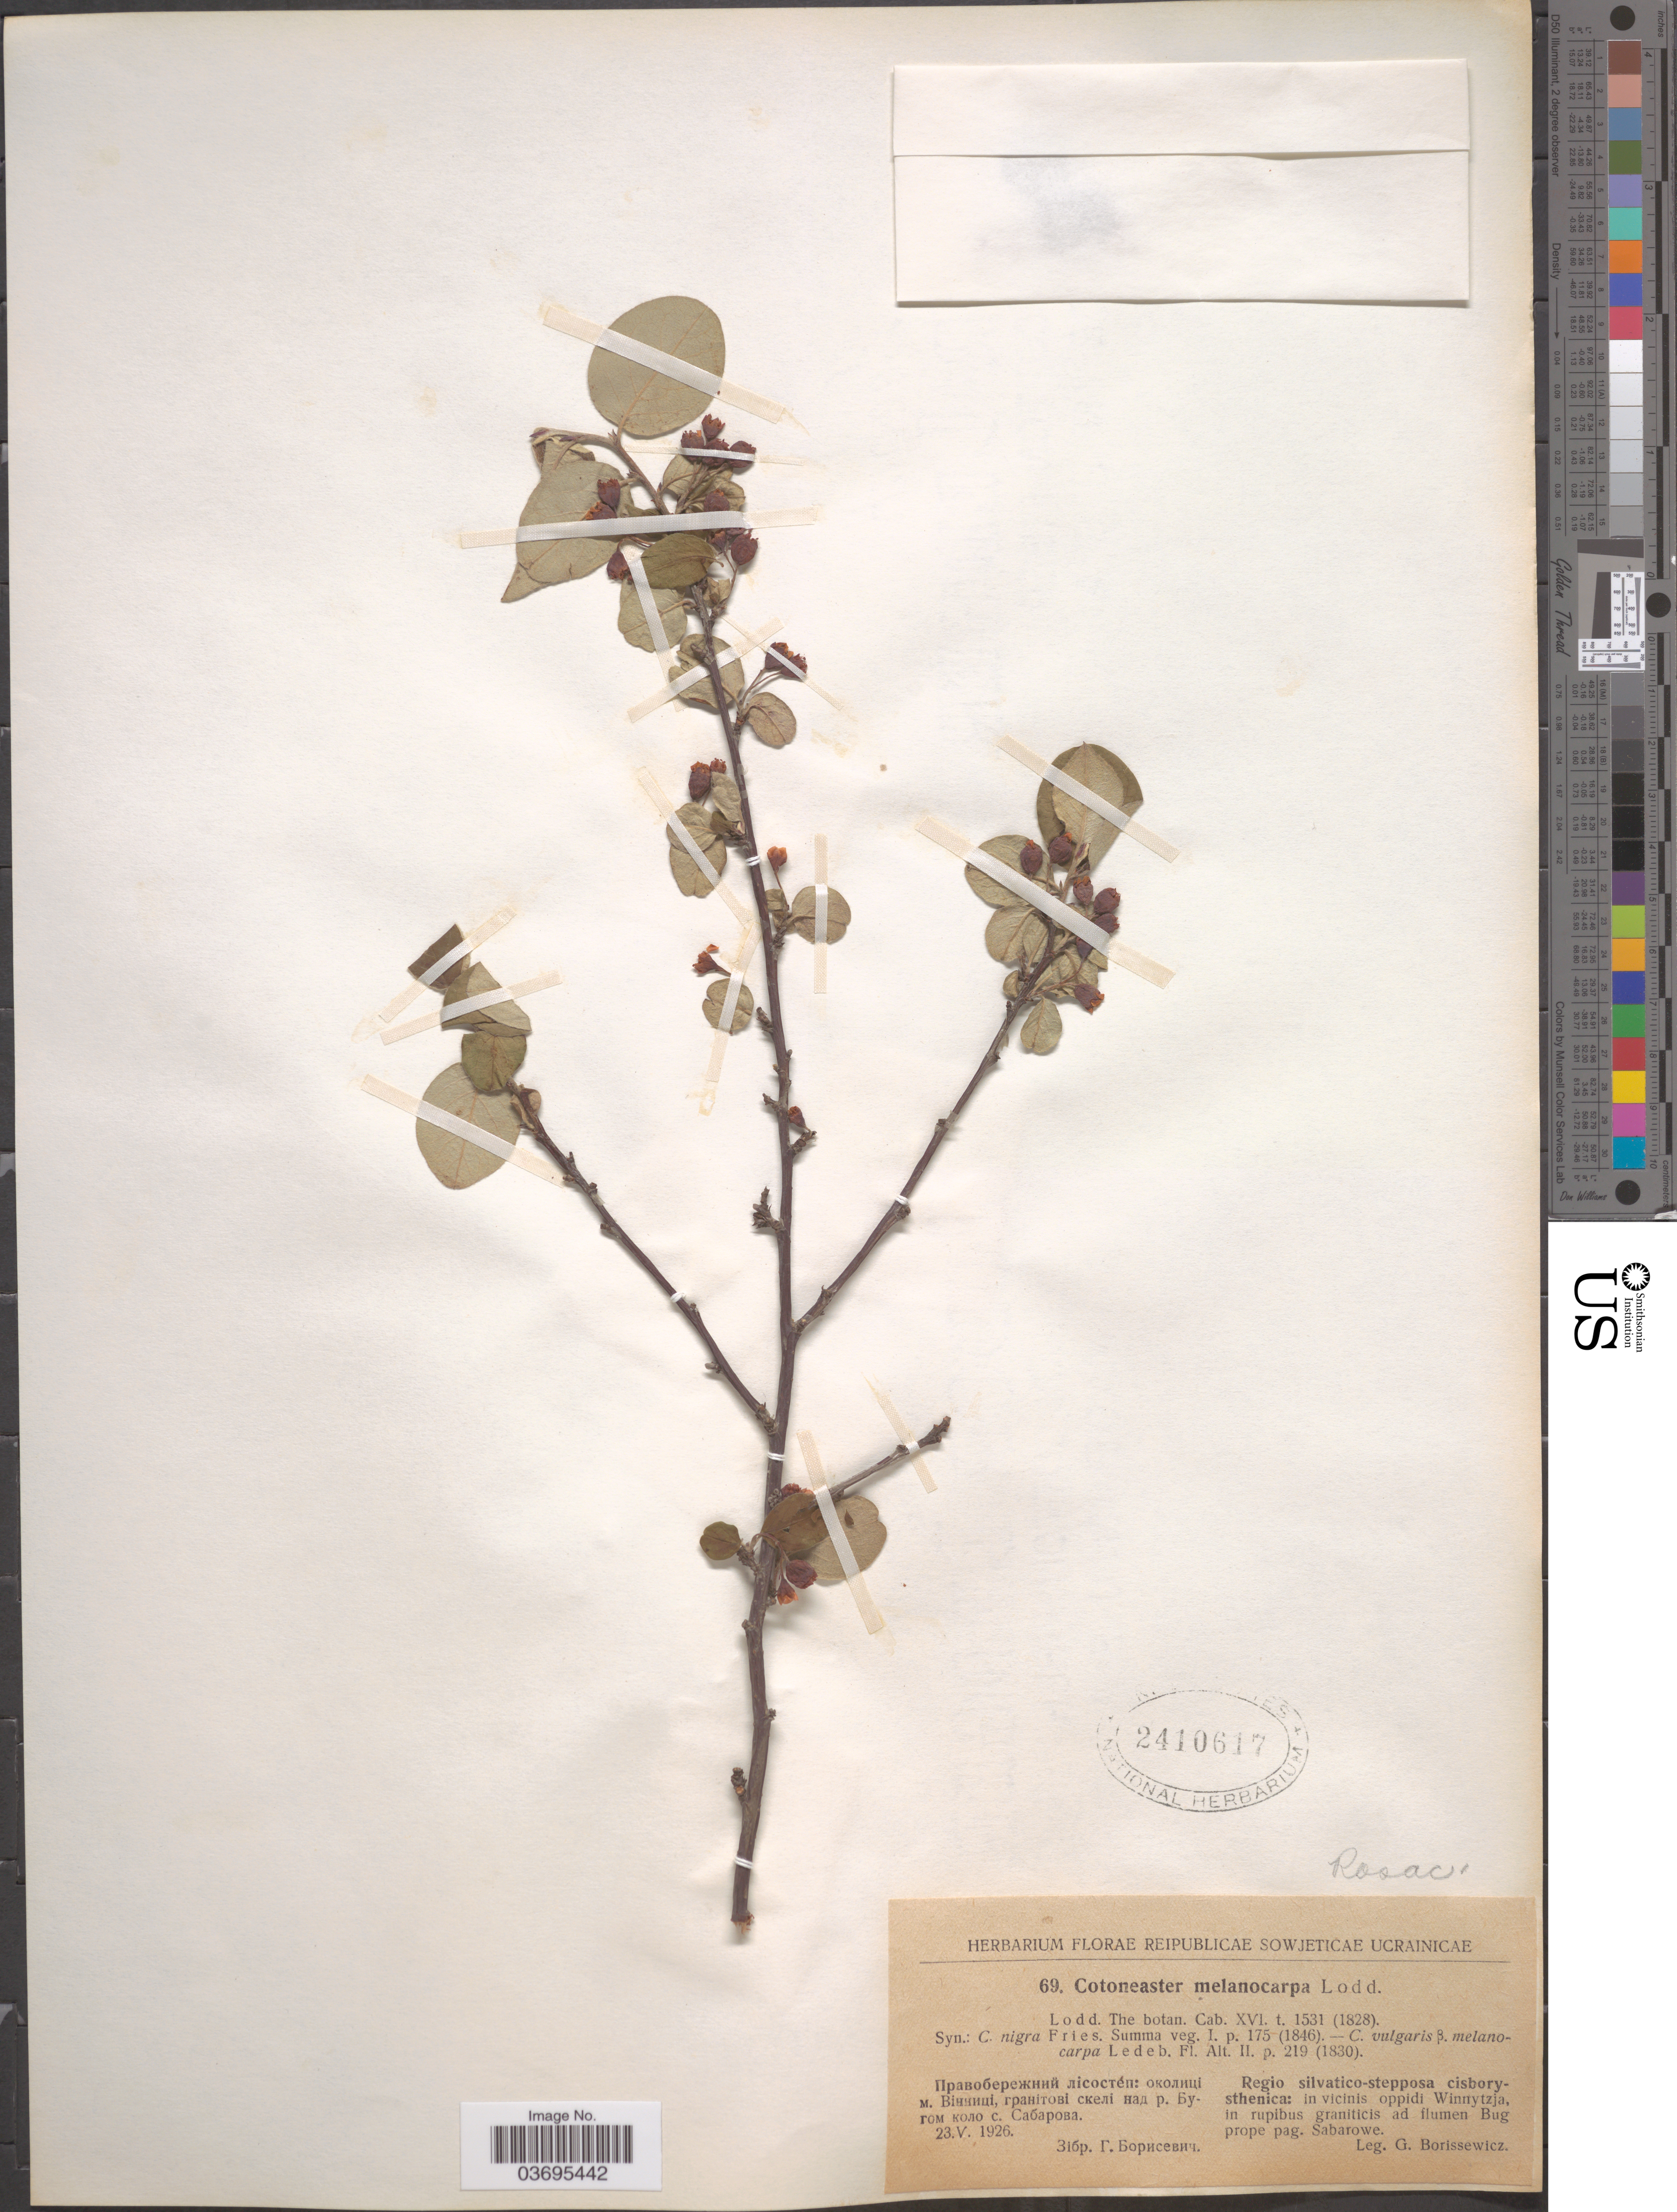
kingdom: Plantae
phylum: Tracheophyta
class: Magnoliopsida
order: Rosales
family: Rosaceae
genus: Cotoneaster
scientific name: Cotoneaster melanocarpus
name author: Conrad L. Loddiges, G. Loddiges & W. Loddiges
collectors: G. Borissewicz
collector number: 69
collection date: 1926-05-23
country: Ukraine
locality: Regio silvatico-stepposa cisborysthenica: in vicinis oppidi Winnytzja, in rupibus graniticis ad flumen Bug prope pag. Sabarowe.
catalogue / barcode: US 2410617